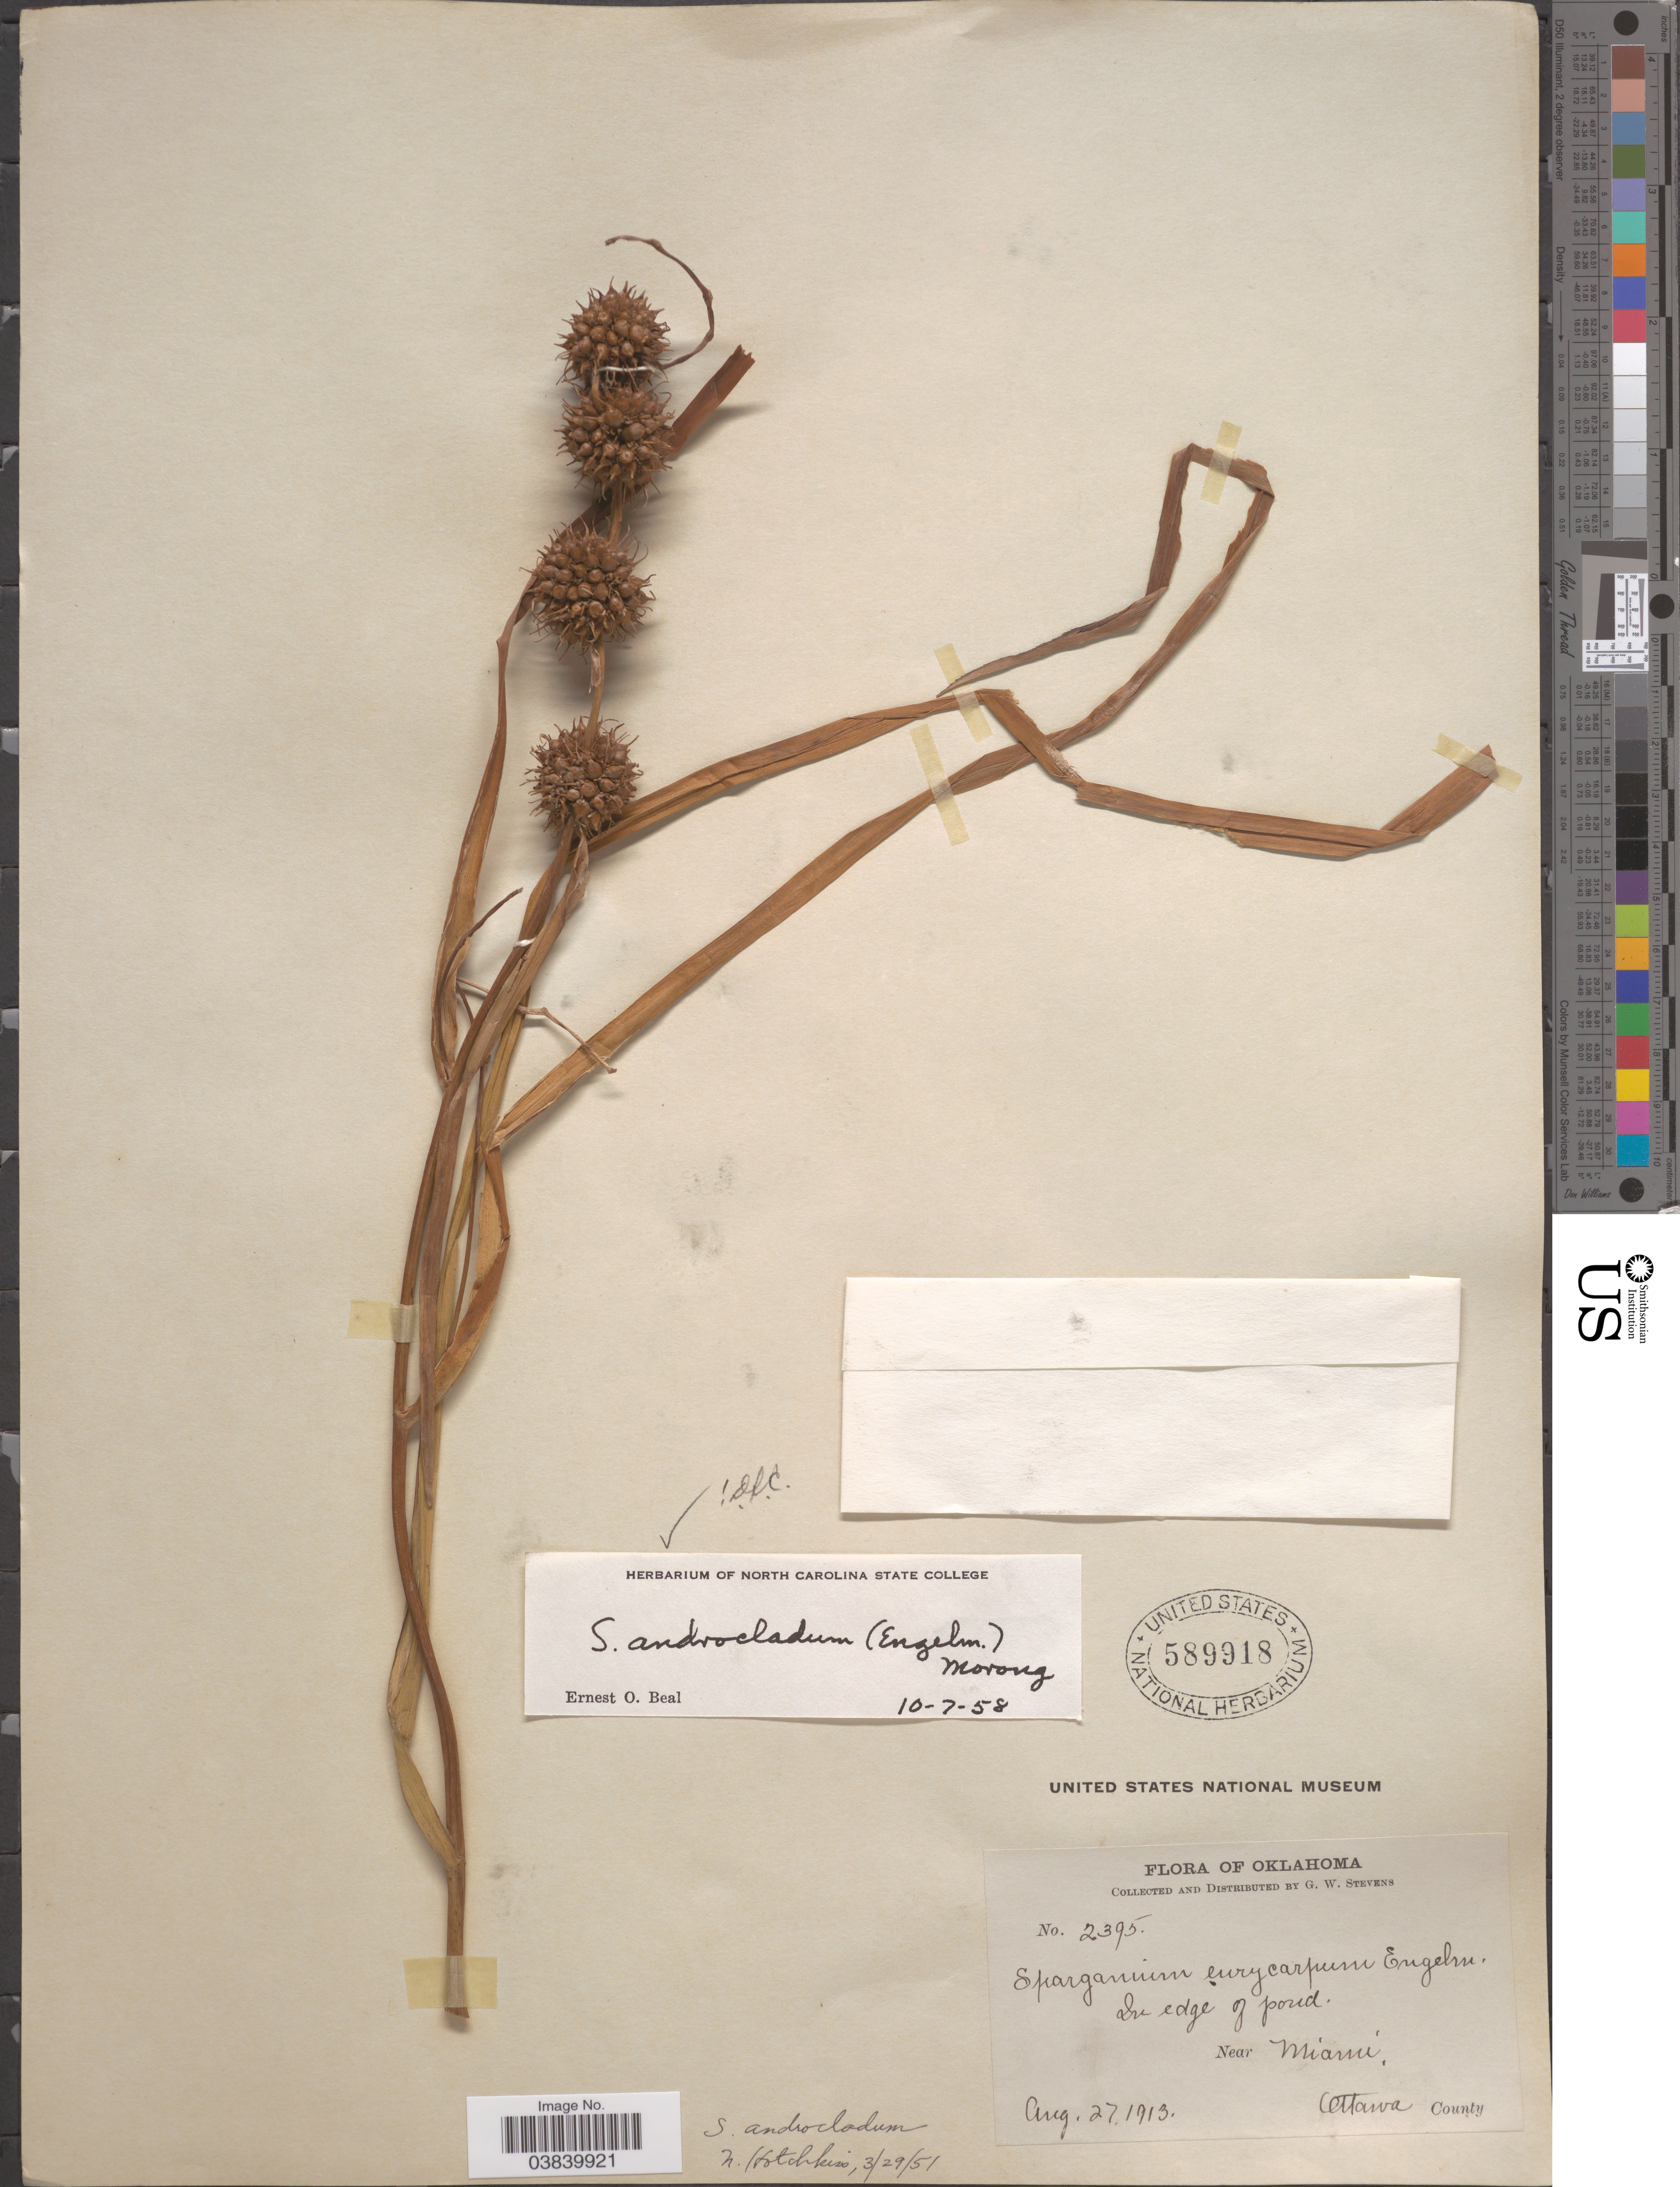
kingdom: Plantae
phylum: Tracheophyta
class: Liliopsida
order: Poales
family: Typhaceae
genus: Sparganium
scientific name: Sparganium androcladum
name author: Morong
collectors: G. W. Stevens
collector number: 2395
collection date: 1913-08-27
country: United States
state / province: Oklahoma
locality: In edge of pond, Near Miami, Ottawa County.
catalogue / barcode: US 589918